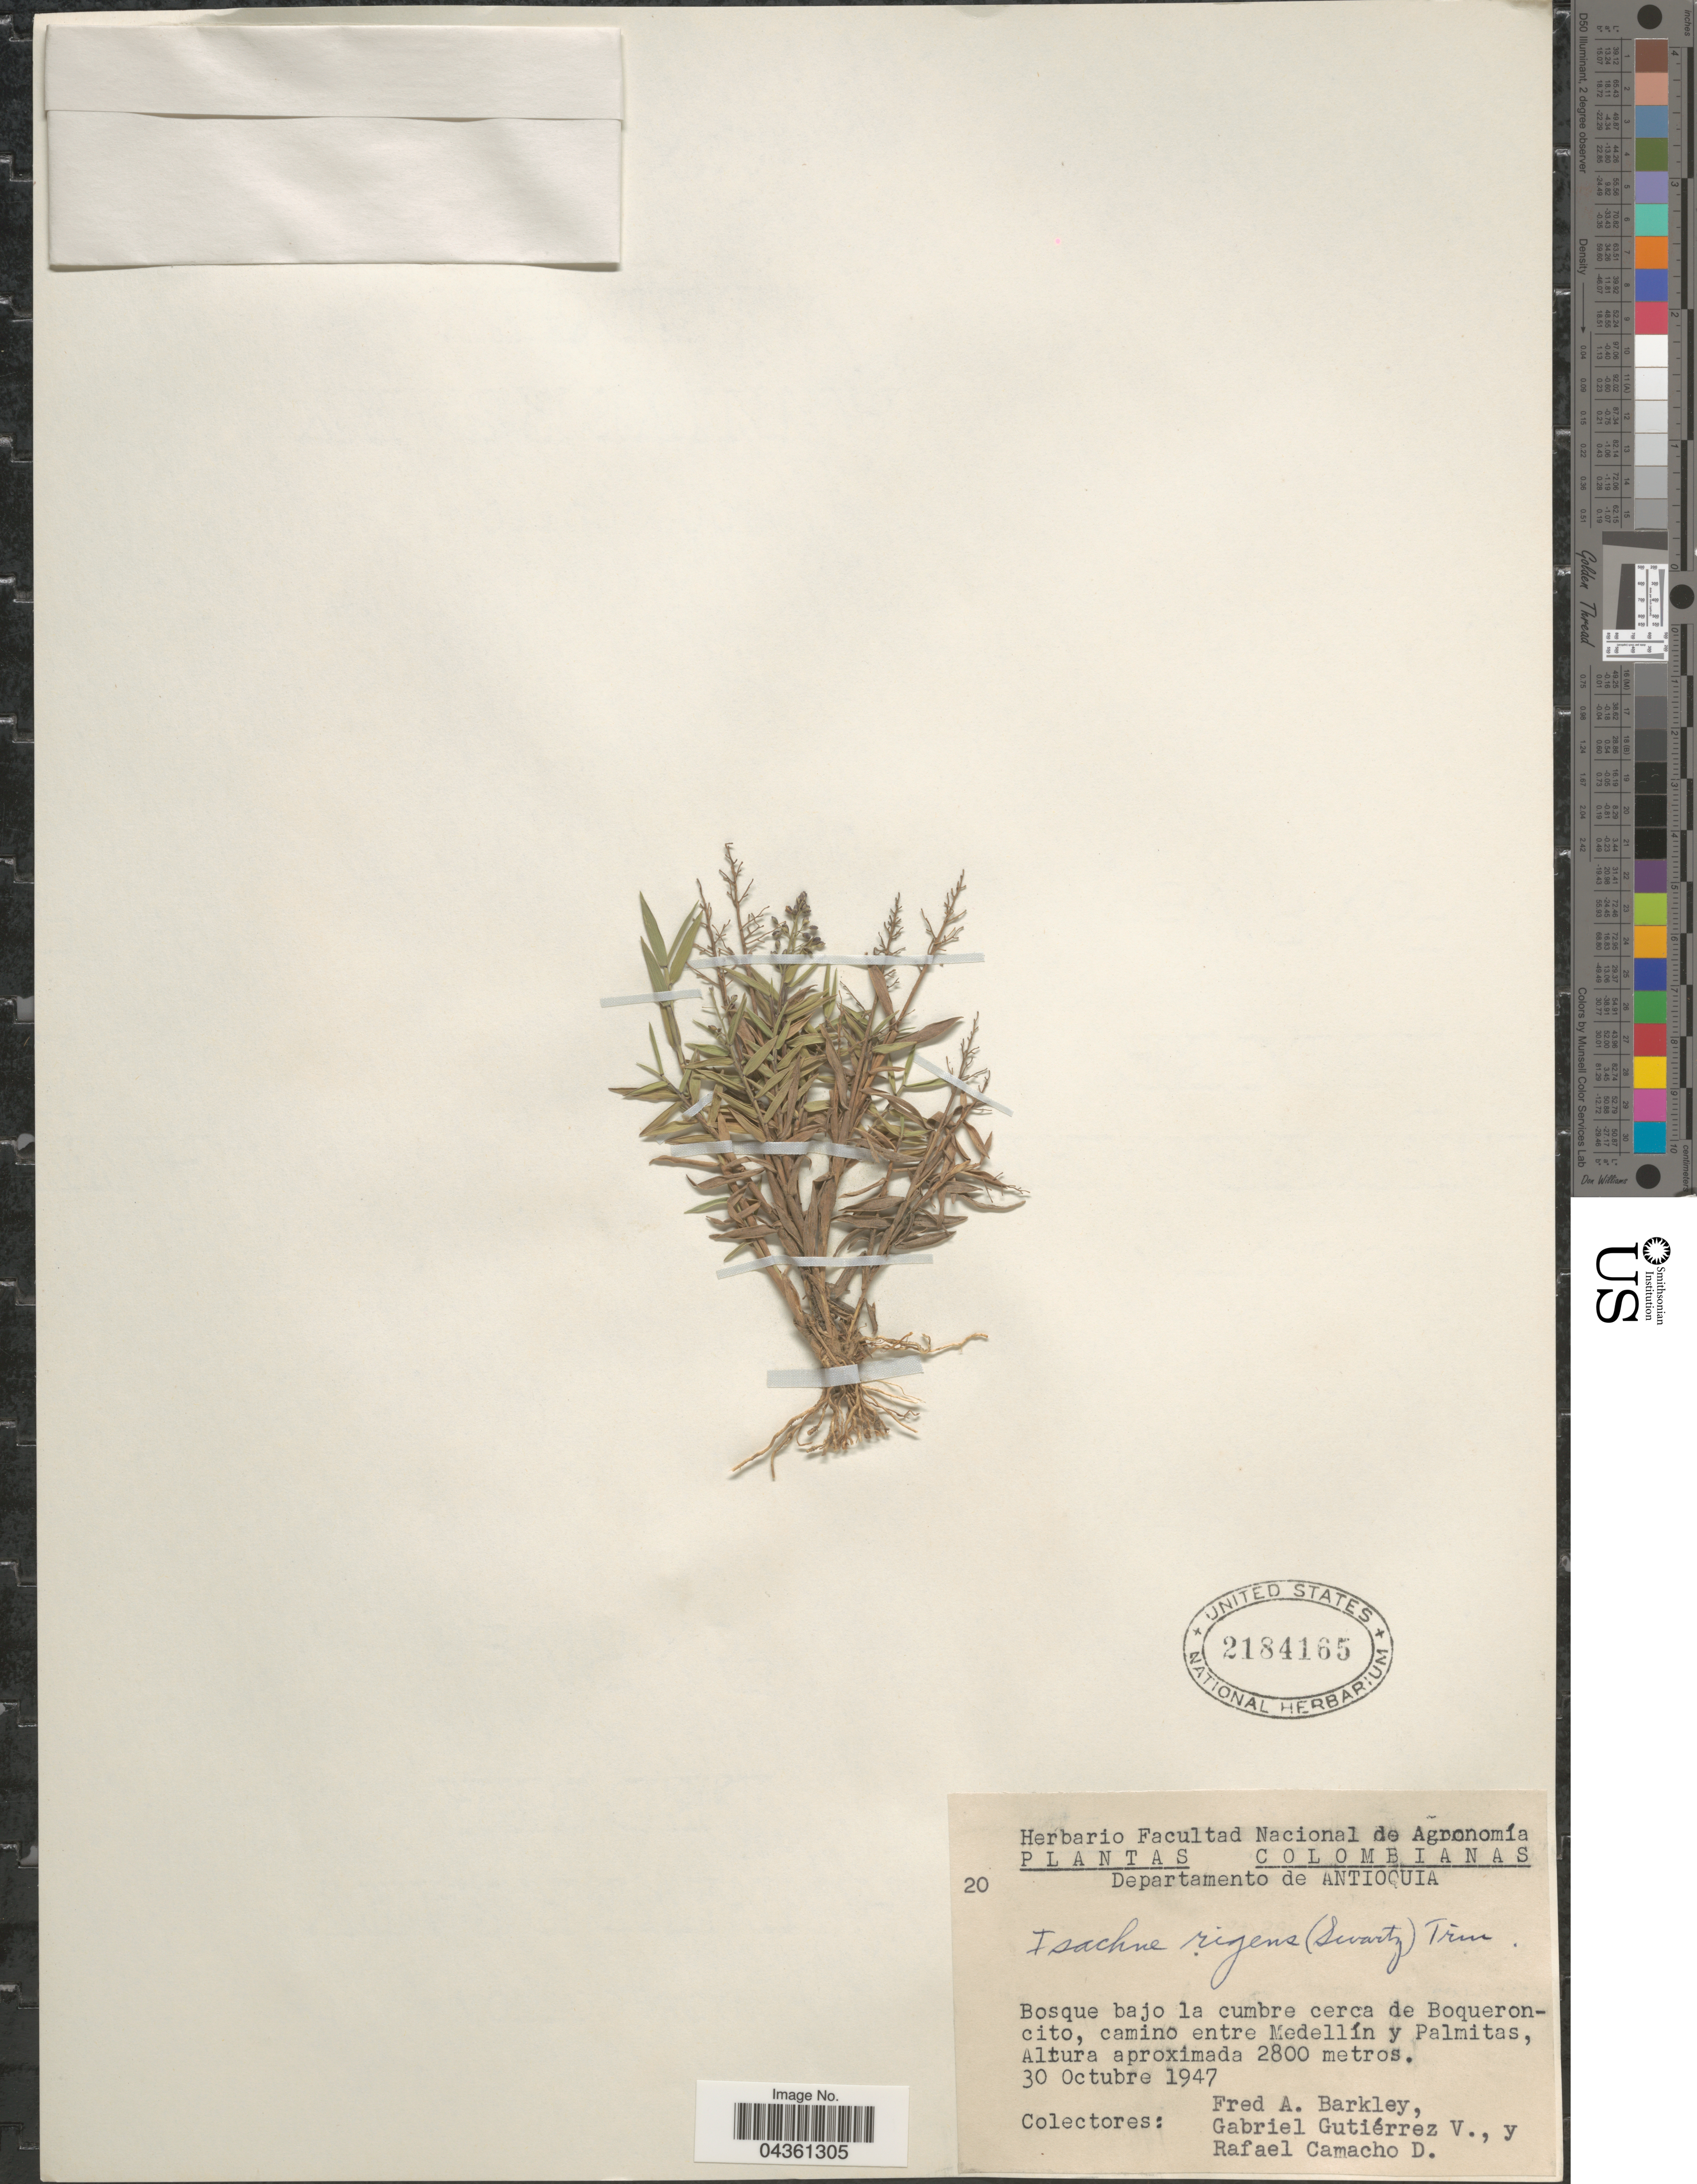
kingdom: Plantae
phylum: Tracheophyta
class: Liliopsida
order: Poales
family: Poaceae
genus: Isachne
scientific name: Isachne rigens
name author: (Sw.) Trin.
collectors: F. A. Barkley, G. Gutiérrez V. & R. Camacho D.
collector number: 20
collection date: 1947-10-30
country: Colombia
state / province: Antioquia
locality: Departamento de Antioquia. Bosque bajo la cumbre cerca de Boqueroncito, camino entre Medellín y Palmitas.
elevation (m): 2800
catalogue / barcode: US 2184165